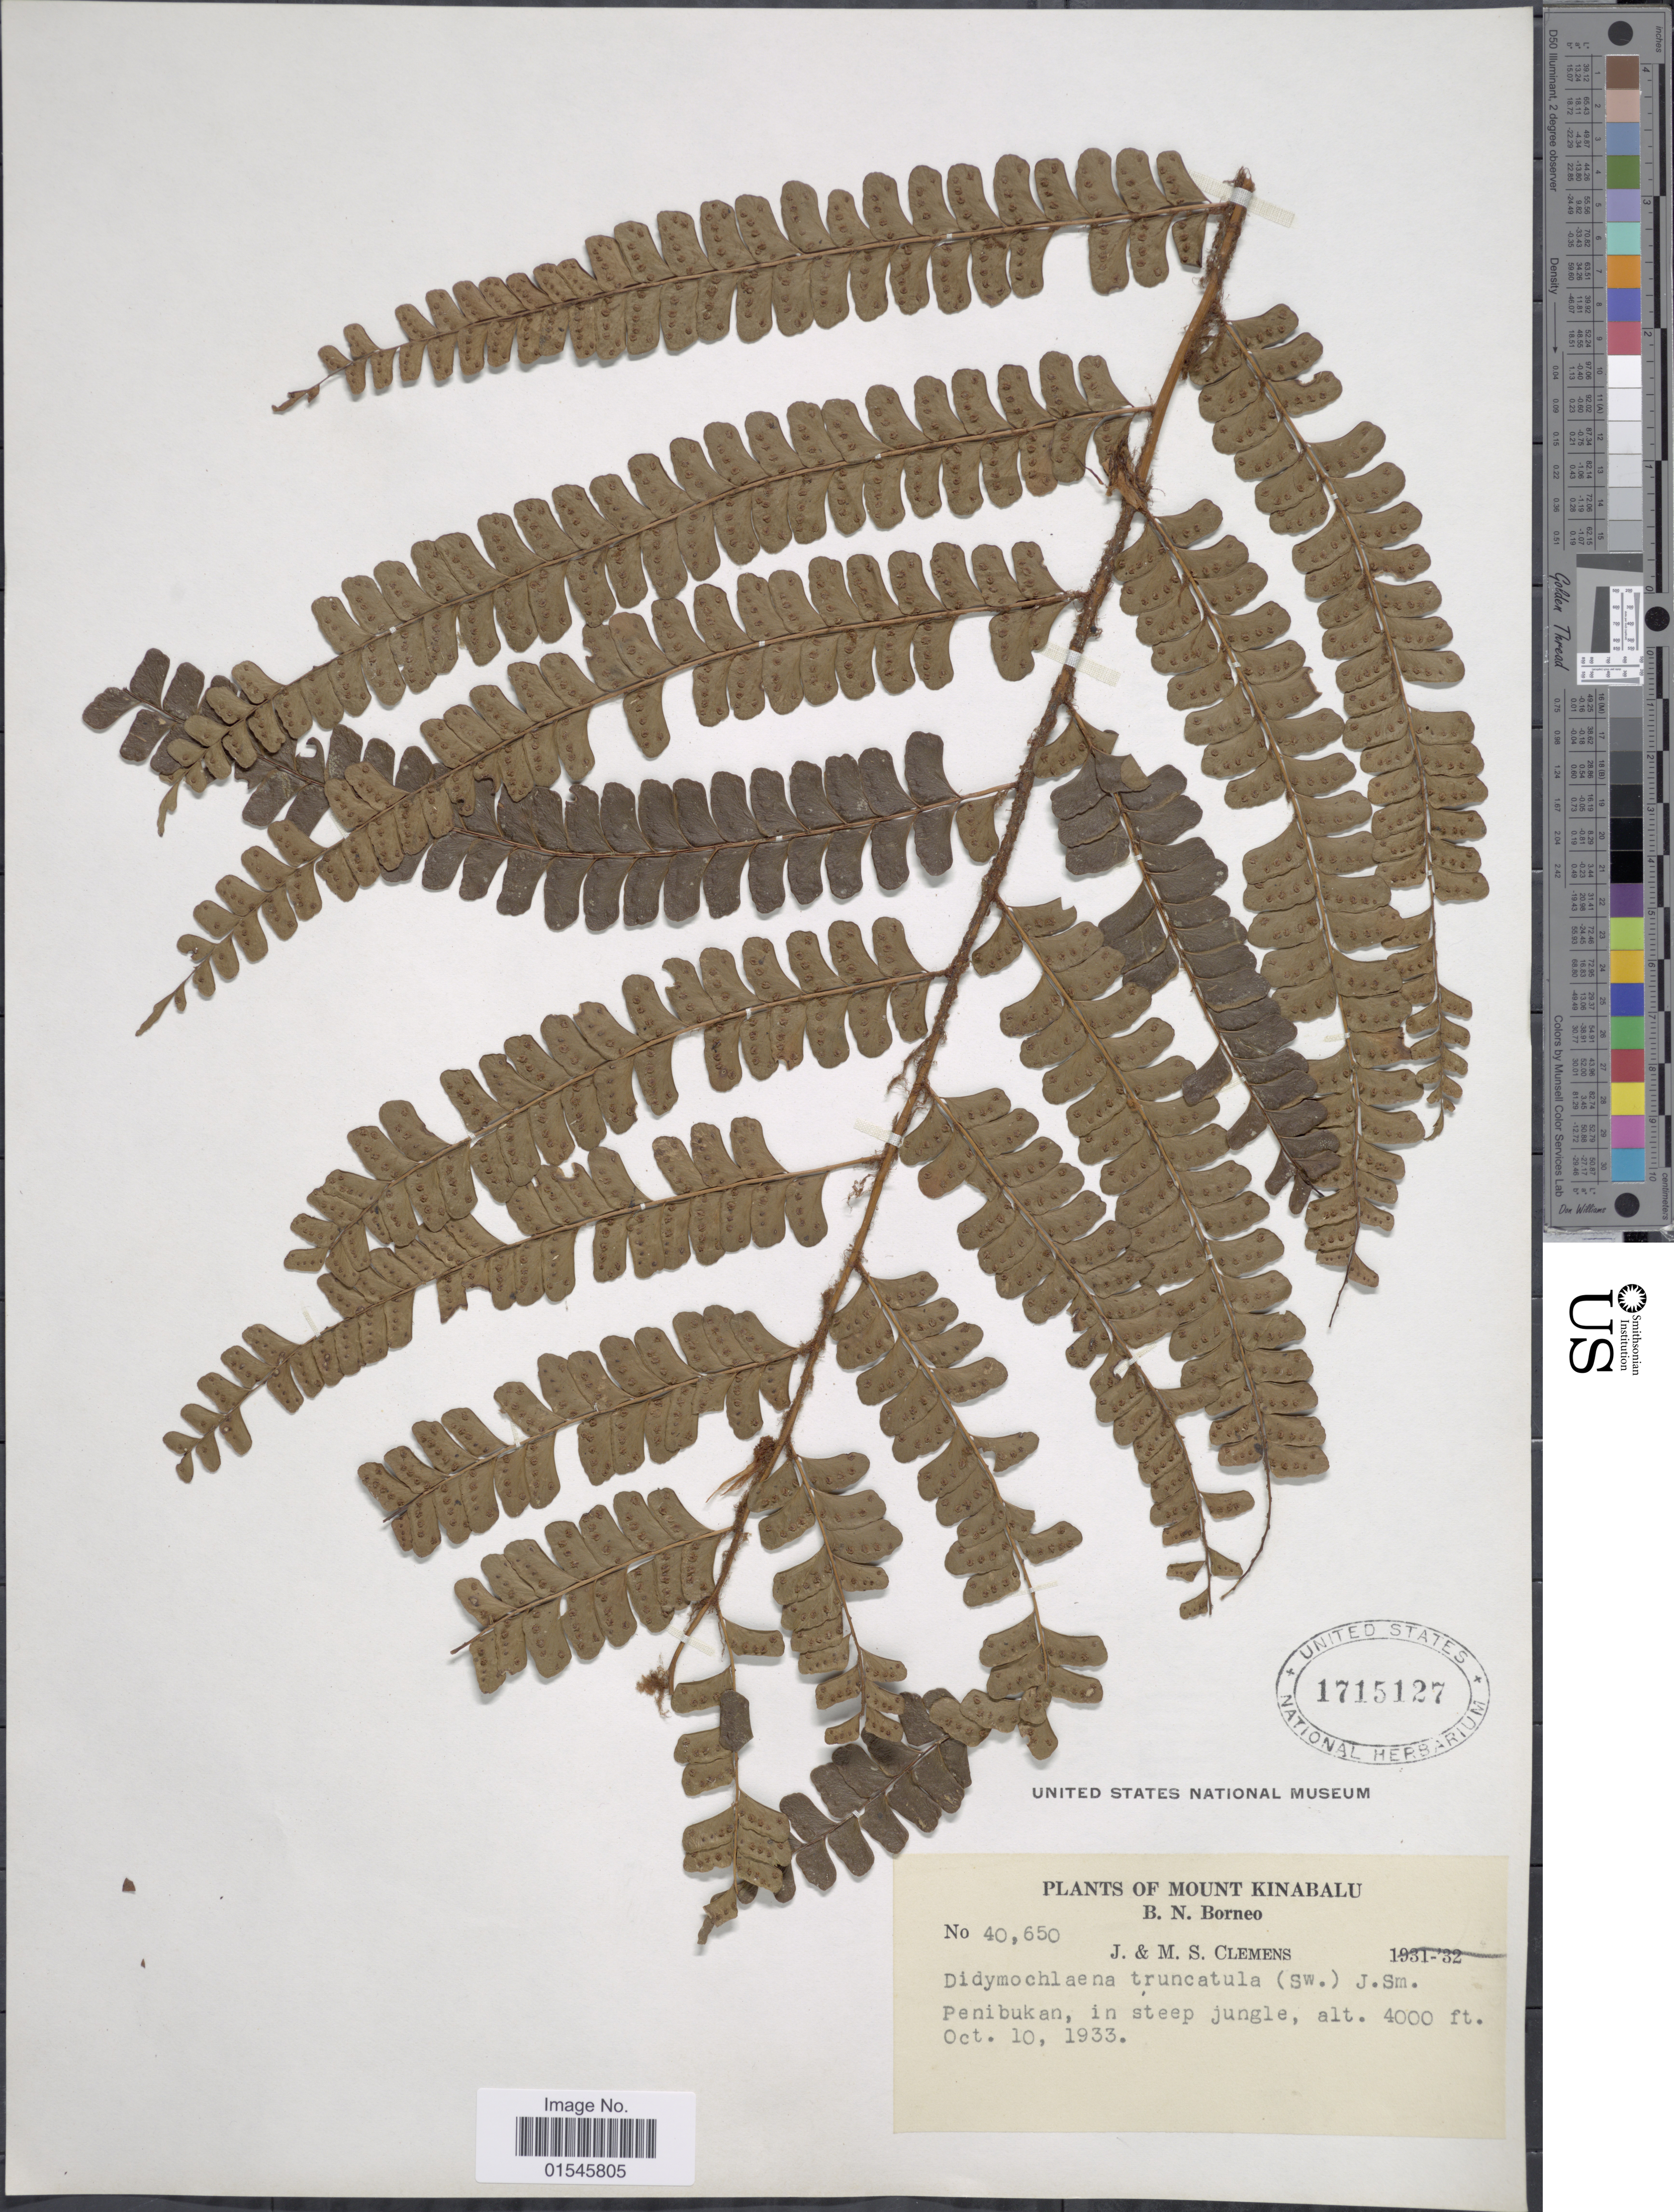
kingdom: Plantae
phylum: Tracheophyta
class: Polypodiopsida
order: Polypodiales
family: Didymochlaenaceae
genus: Didymochlaena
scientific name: Didymochlaena truncatula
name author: (Sw.) J. Sm.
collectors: J. Clemens & M. S. Clemens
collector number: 40650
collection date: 1933-10-10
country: Malaysia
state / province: Sabah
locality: Mount Kinabalu, B.N. Borneo, Penibukan, in steep jungle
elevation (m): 1219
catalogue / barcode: US 1715127